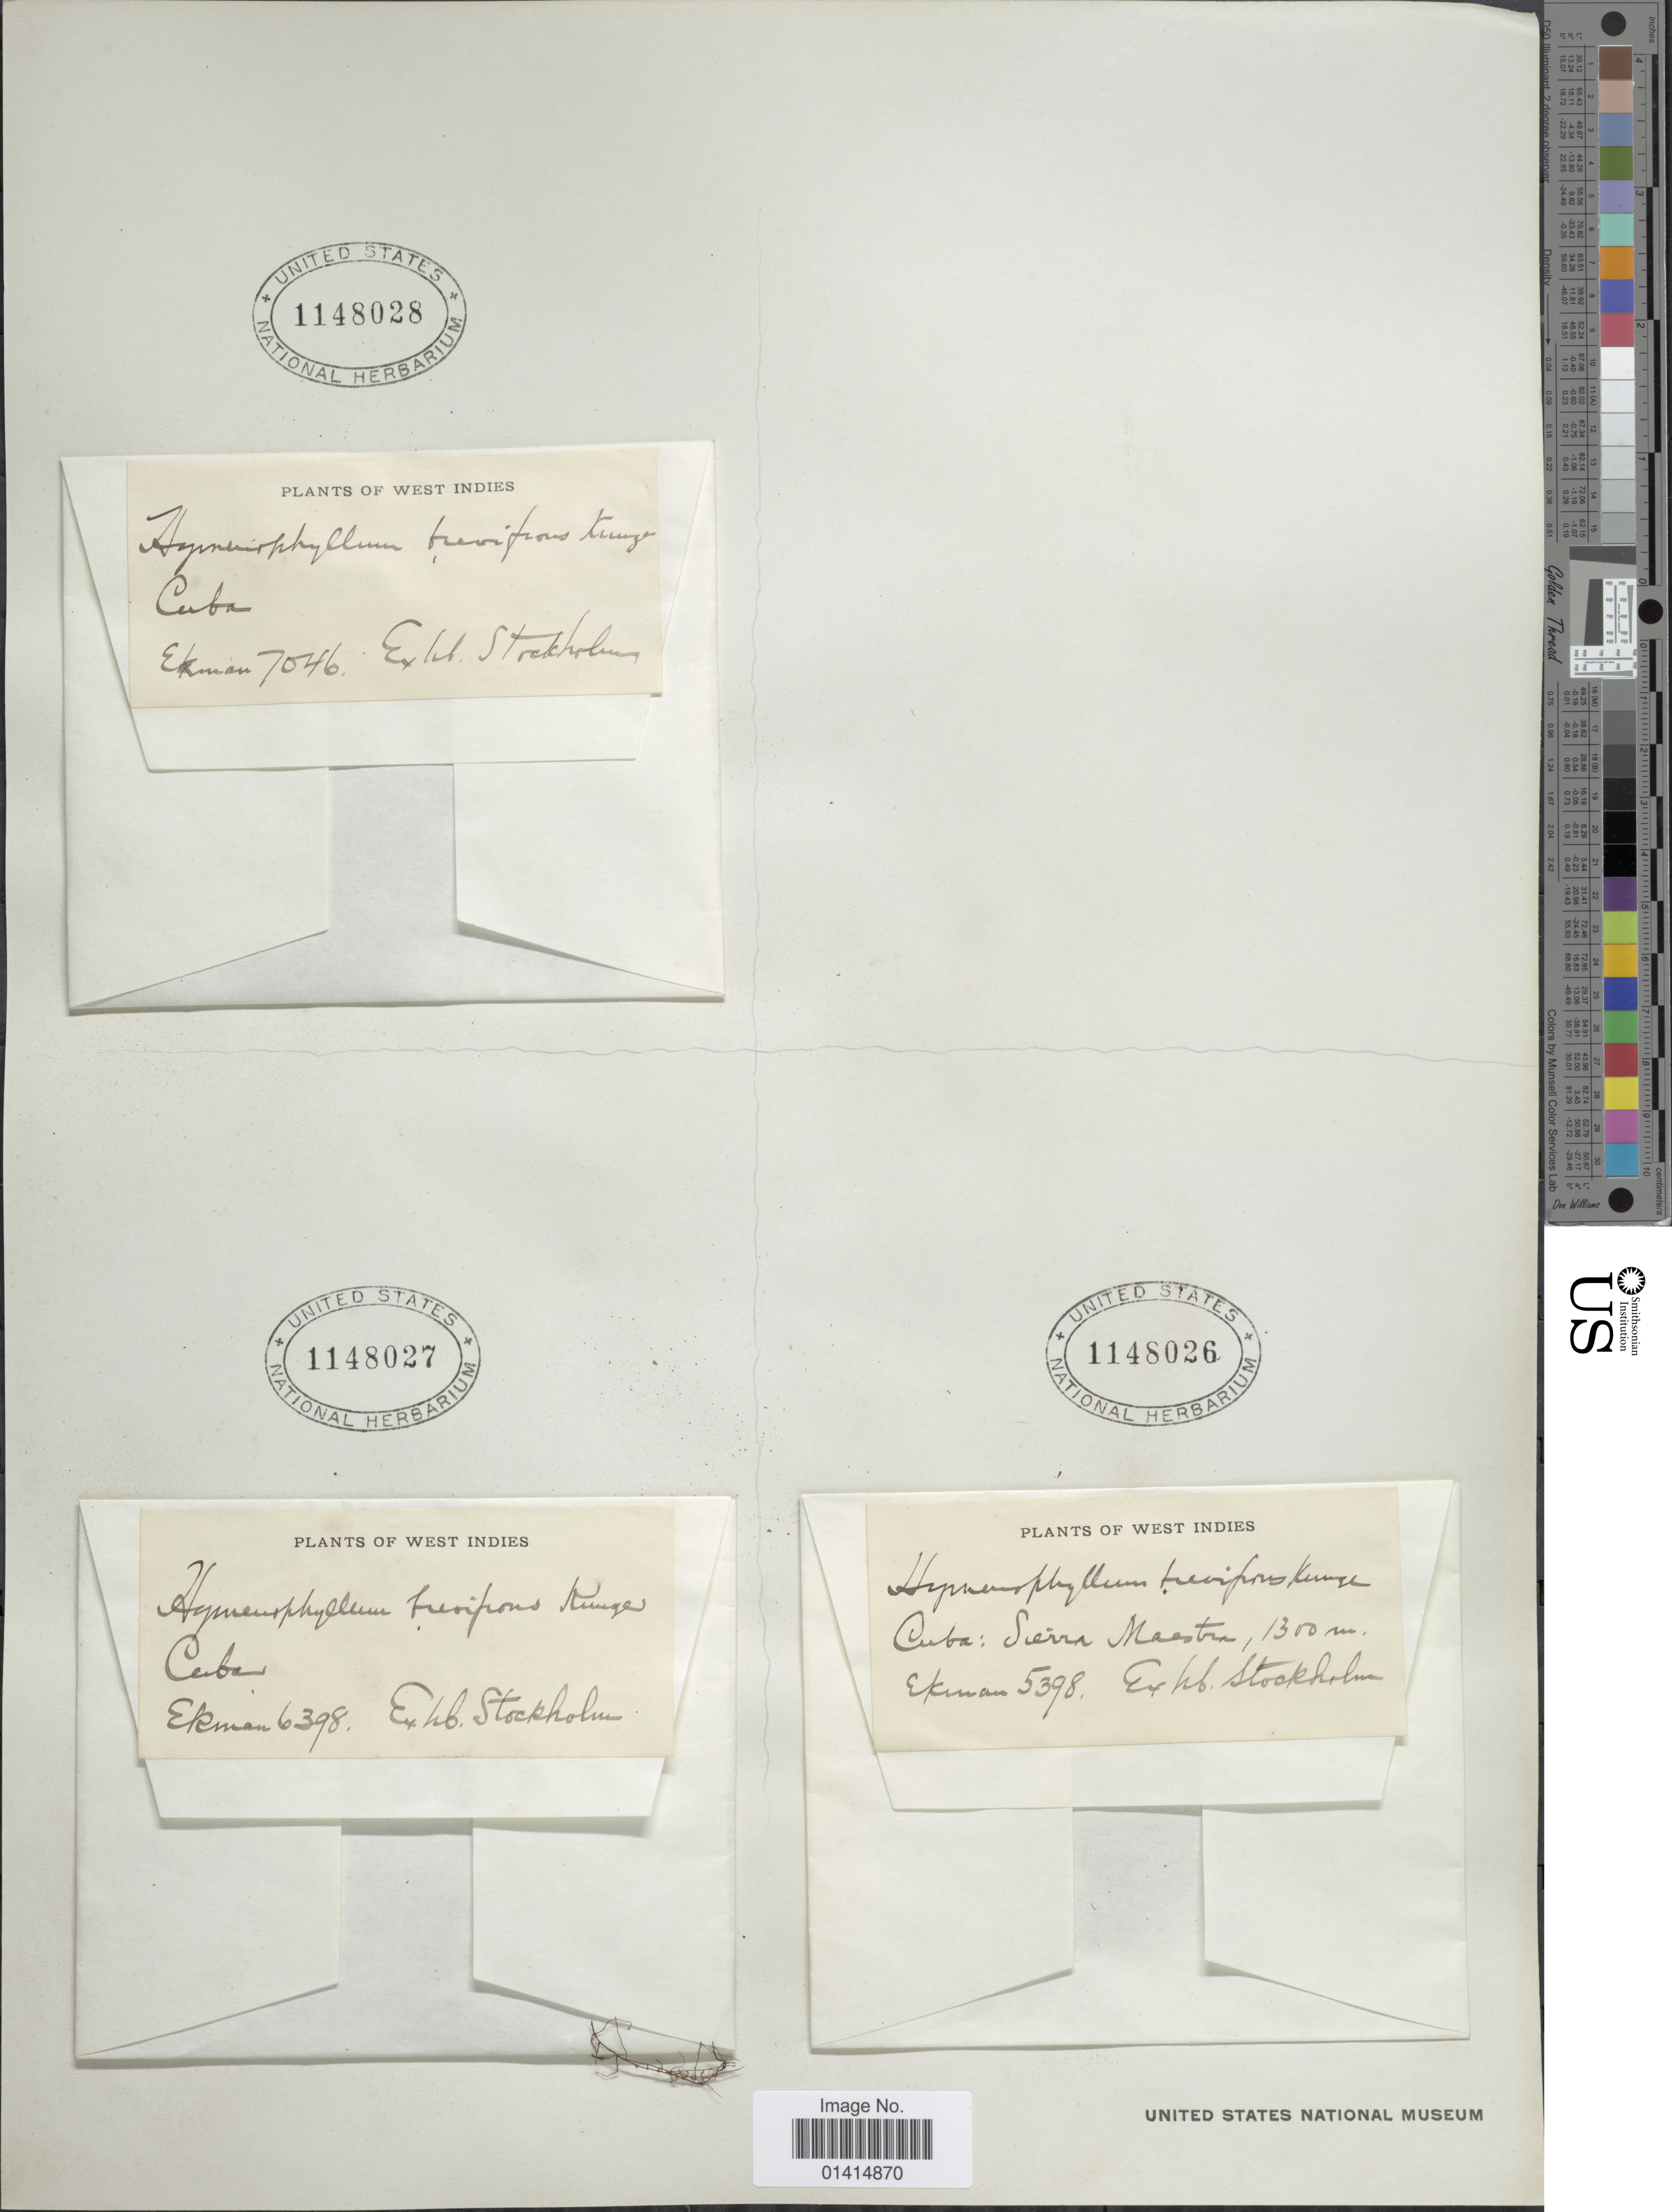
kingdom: Plantae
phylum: Tracheophyta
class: Polypodiopsida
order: Hymenophyllales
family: Hymenophyllaceae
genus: Hymenophyllum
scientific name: Hymenophyllum brevifrons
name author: Kunze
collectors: -. Ekman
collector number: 6398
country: Cuba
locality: West Indies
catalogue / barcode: US 1148027-2